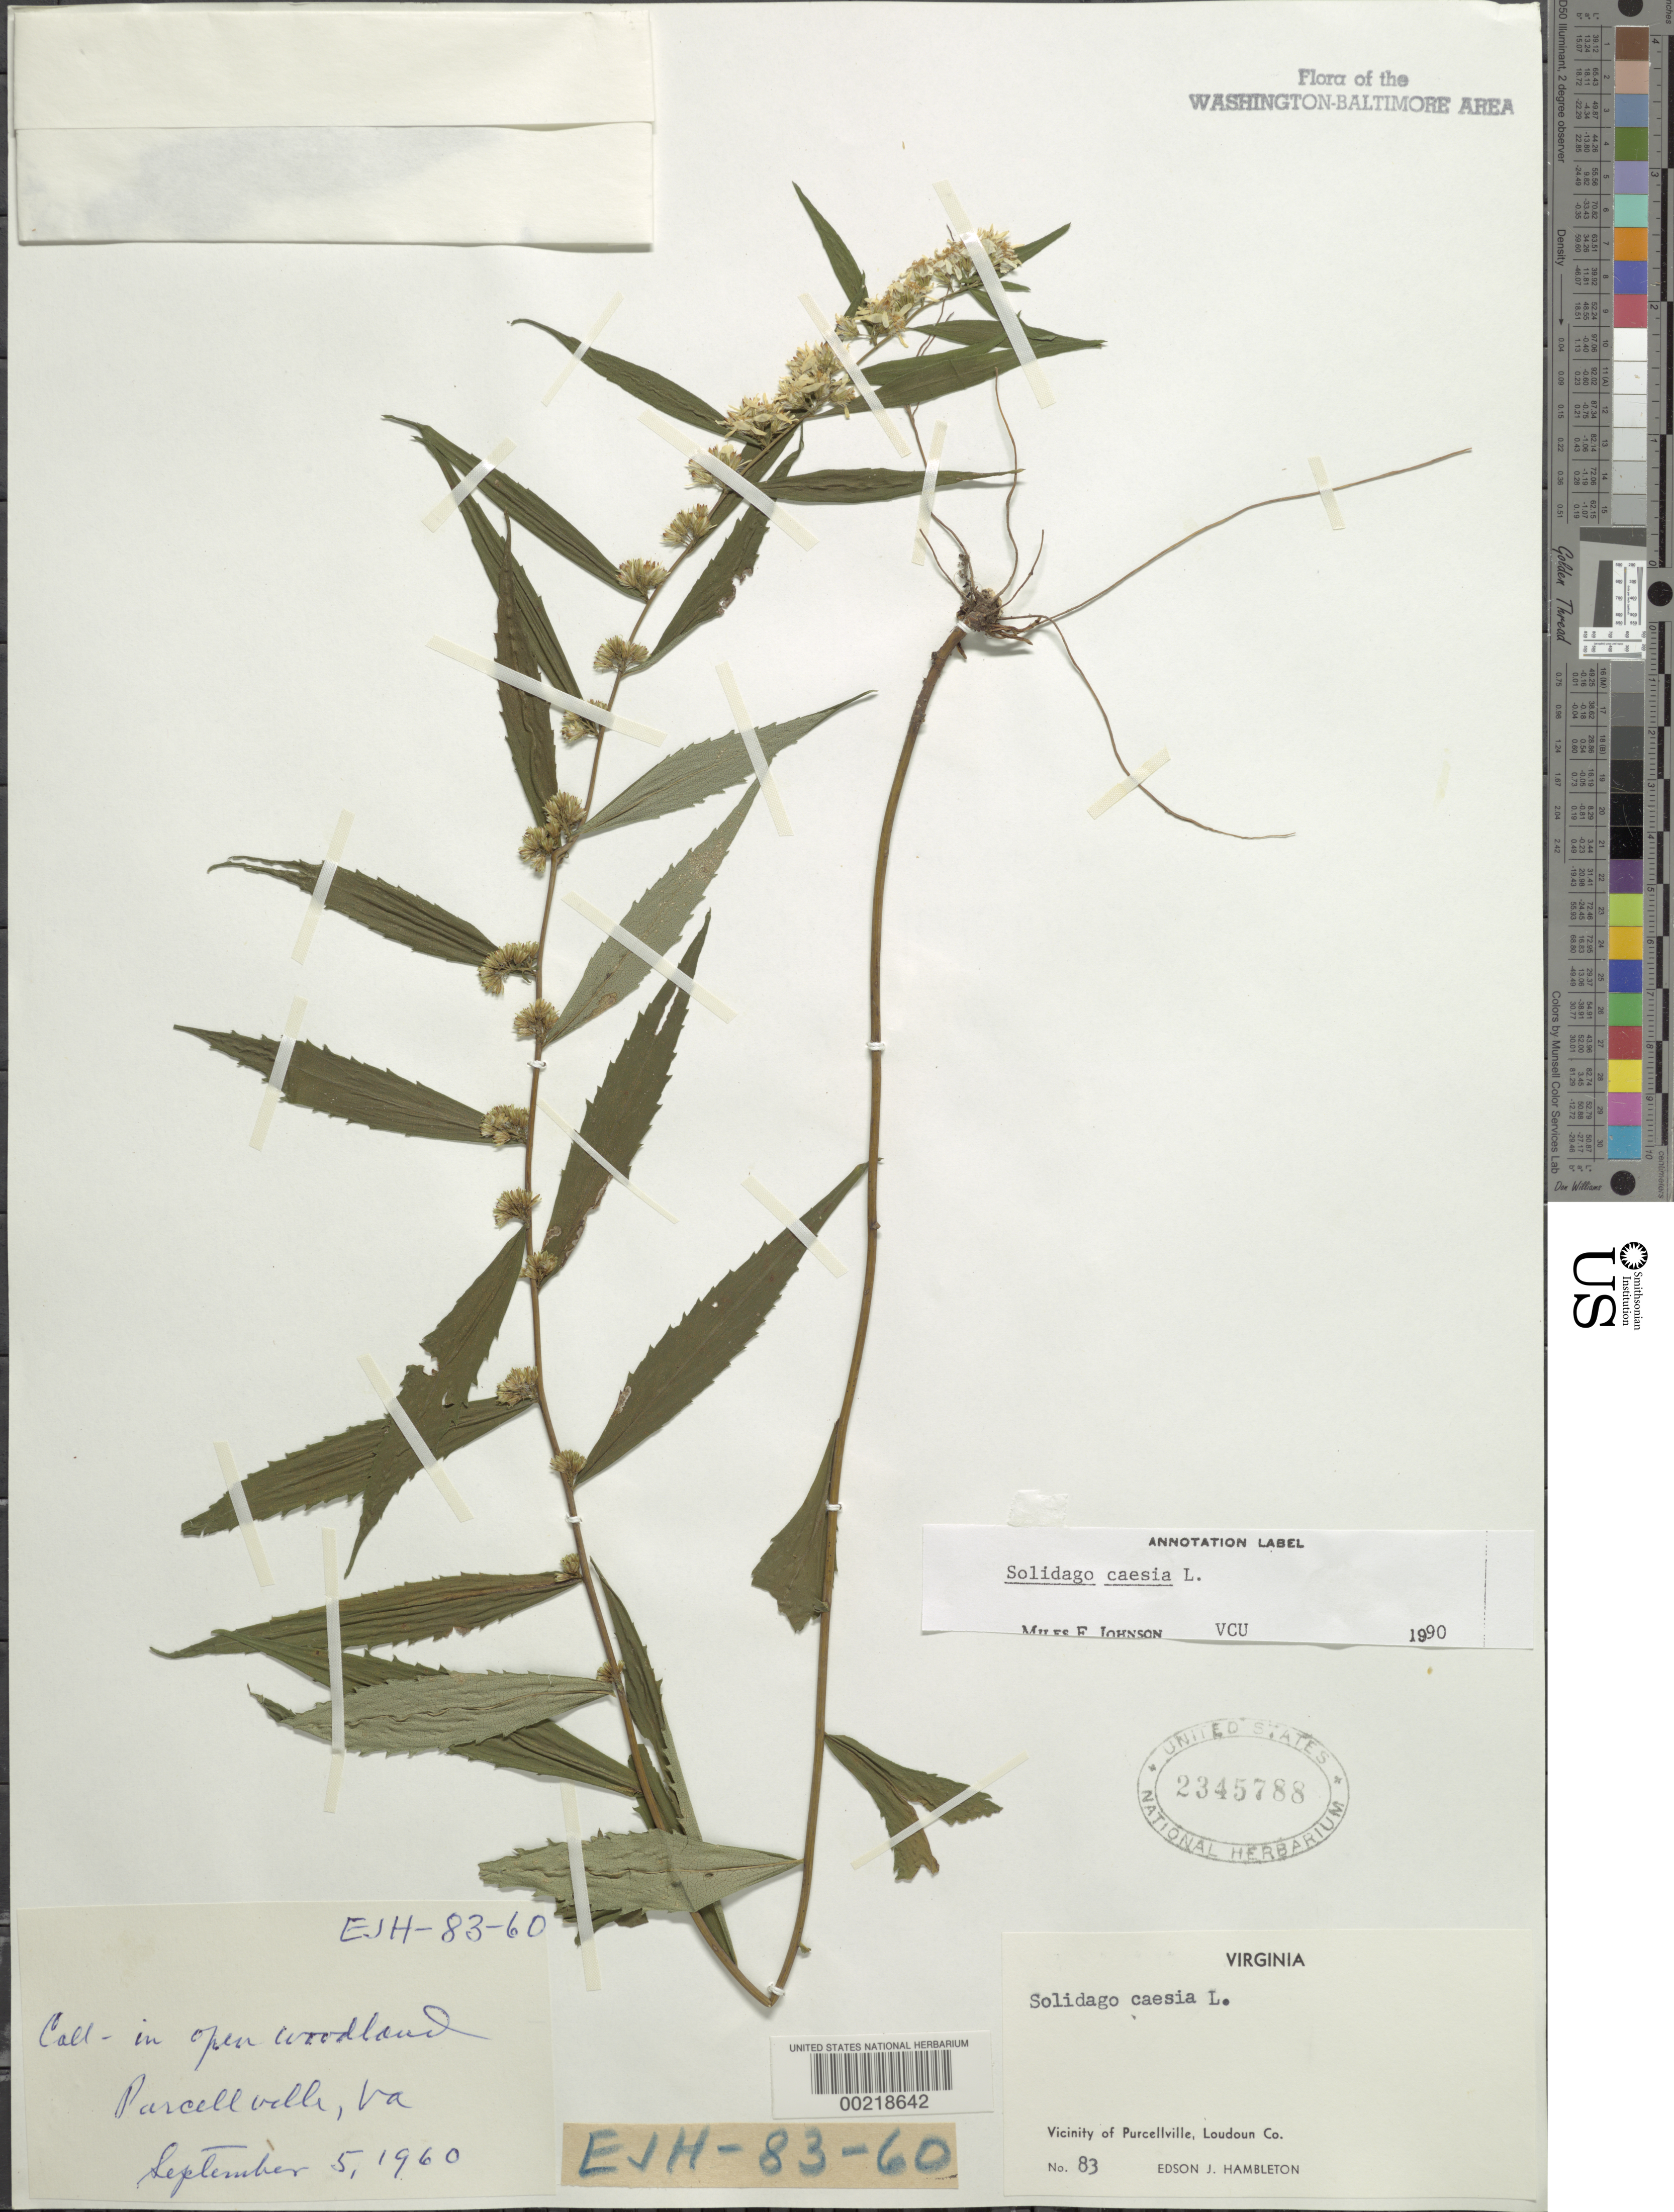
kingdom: Plantae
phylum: Tracheophyta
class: Magnoliopsida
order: Asterales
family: Asteraceae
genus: Solidago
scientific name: Solidago caesia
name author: L.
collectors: E. Hambleton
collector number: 83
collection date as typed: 05 Sep 1960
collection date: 1960-09-05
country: United States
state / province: Virginia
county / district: Loudoun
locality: Purcellville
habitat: Open woodland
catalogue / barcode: US 2345788